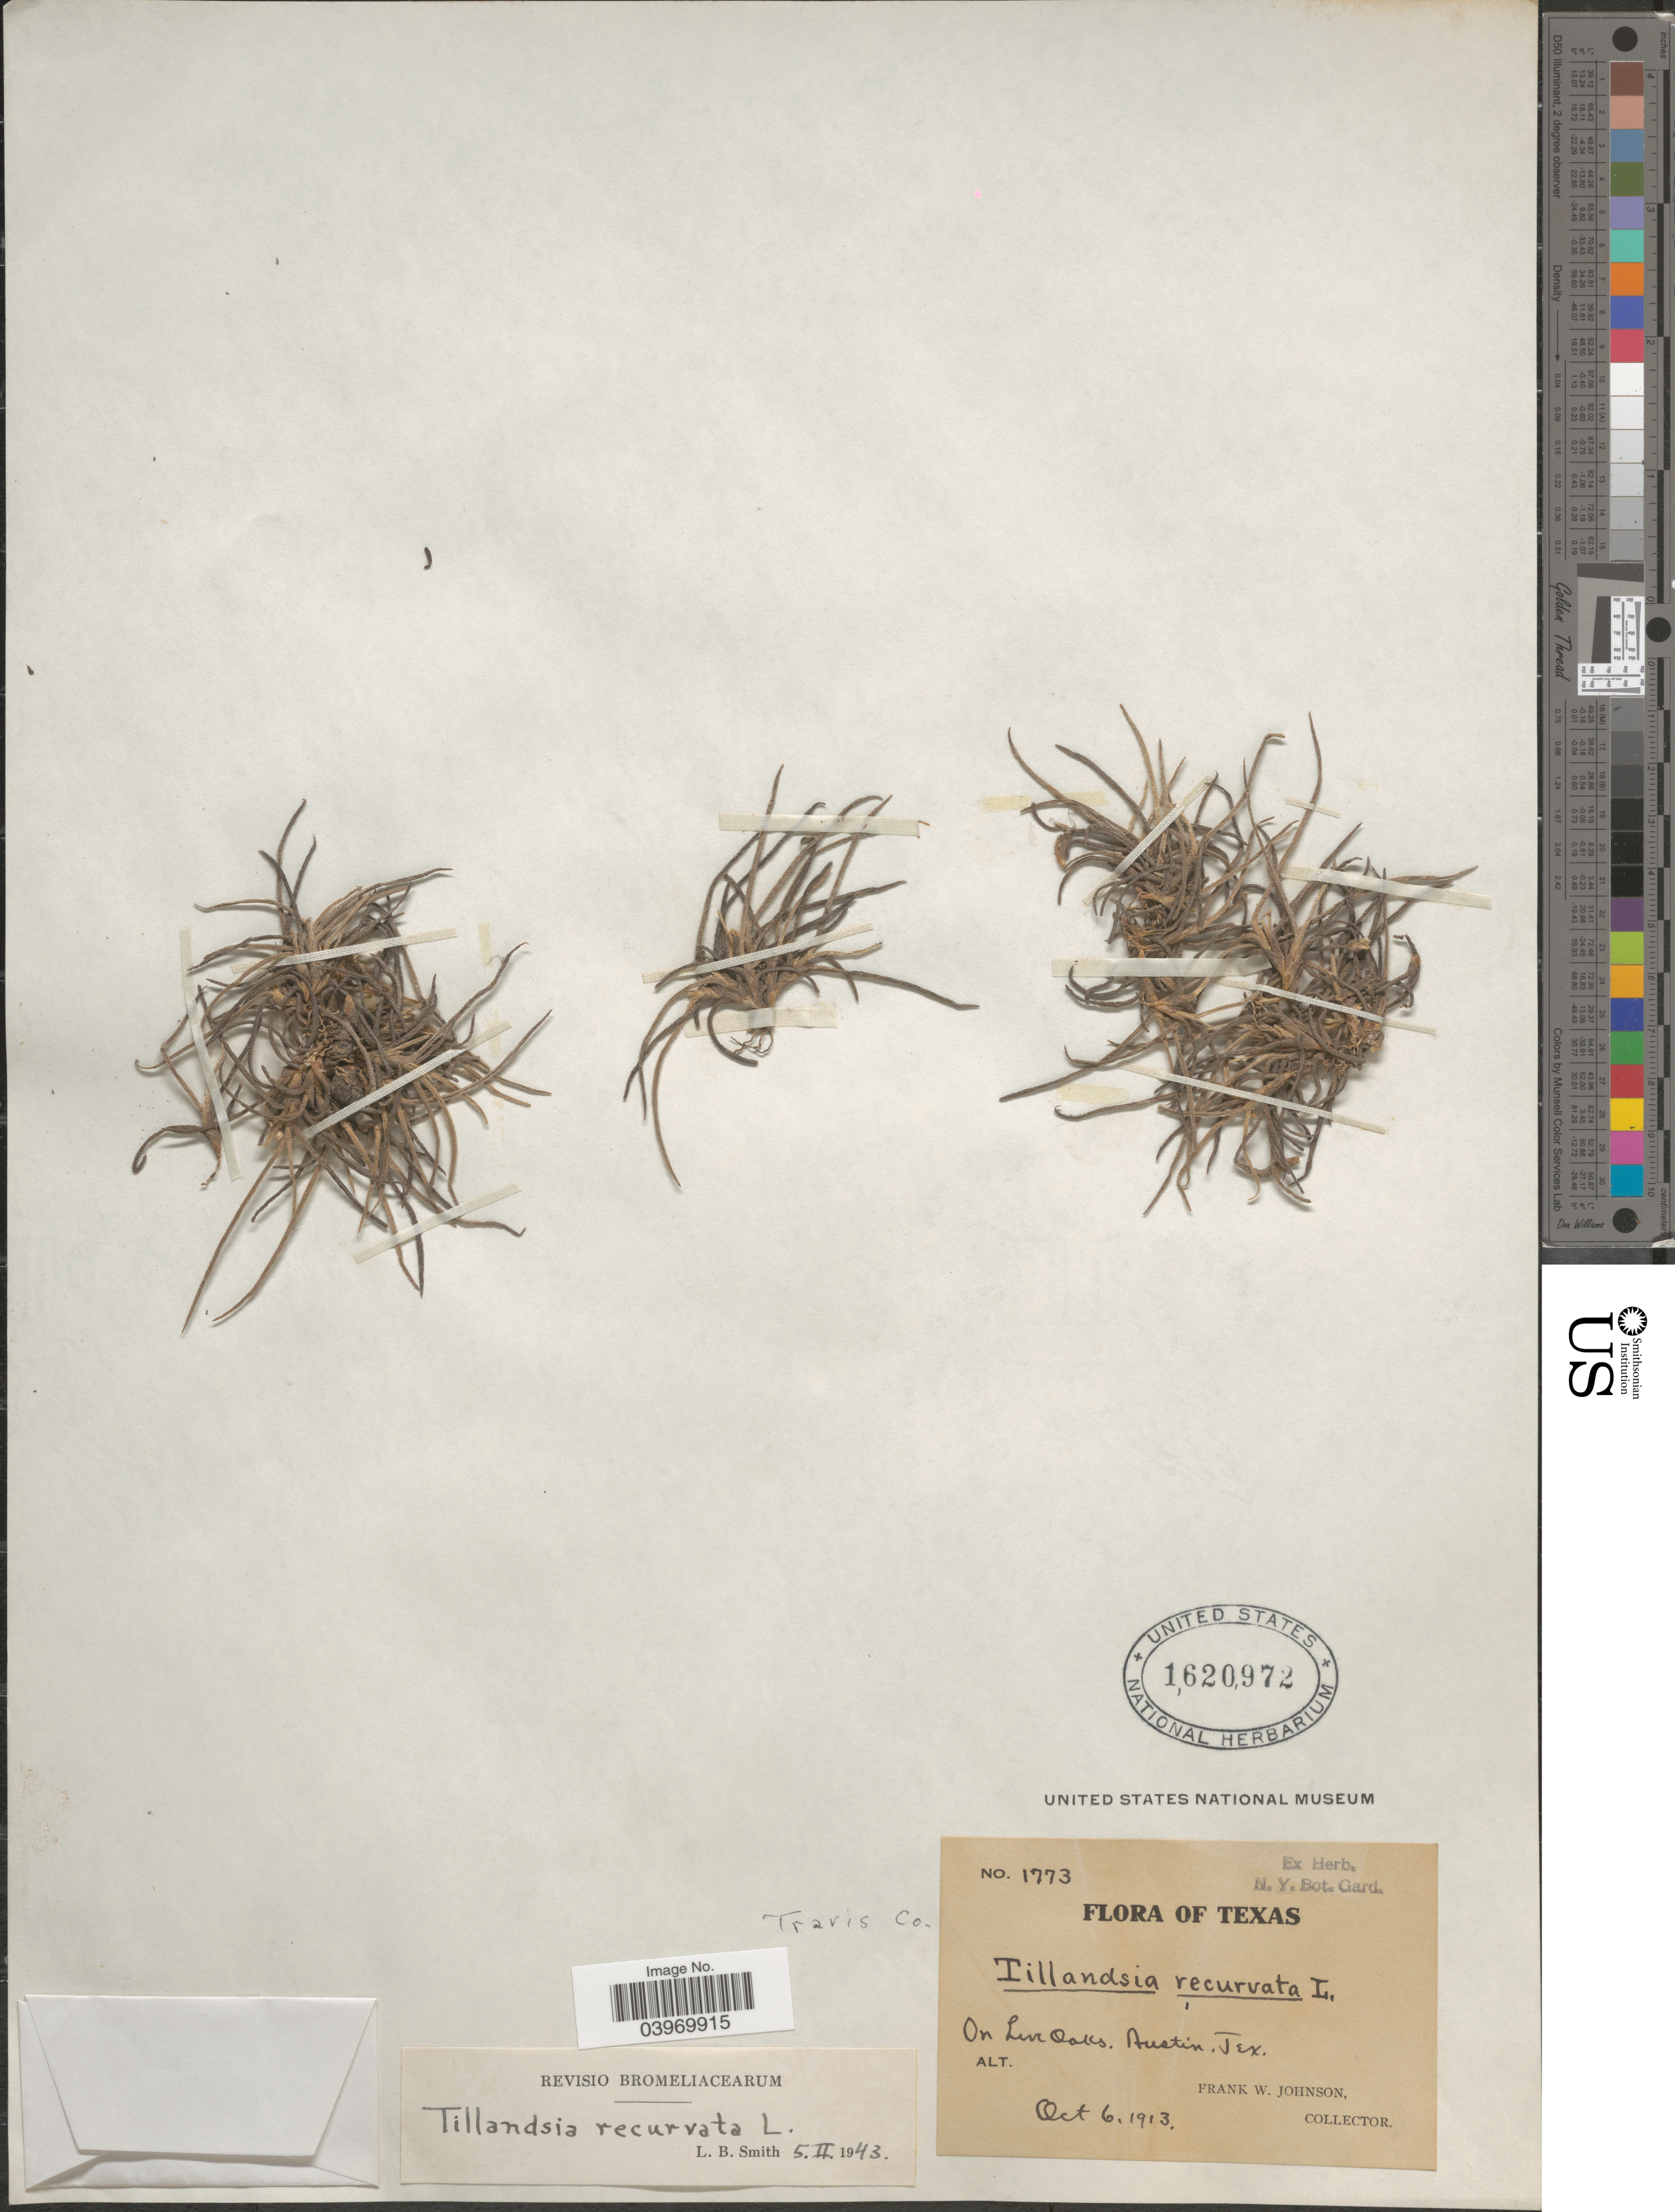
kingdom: Plantae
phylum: Tracheophyta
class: Liliopsida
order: Poales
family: Bromeliaceae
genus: Tillandsia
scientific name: Tillandsia recurvata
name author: L.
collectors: F. W. Johnson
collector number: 1773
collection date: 1913-10-06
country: United States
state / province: Texas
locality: On live oaks, Austin. Travis Co.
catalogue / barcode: US 1620972